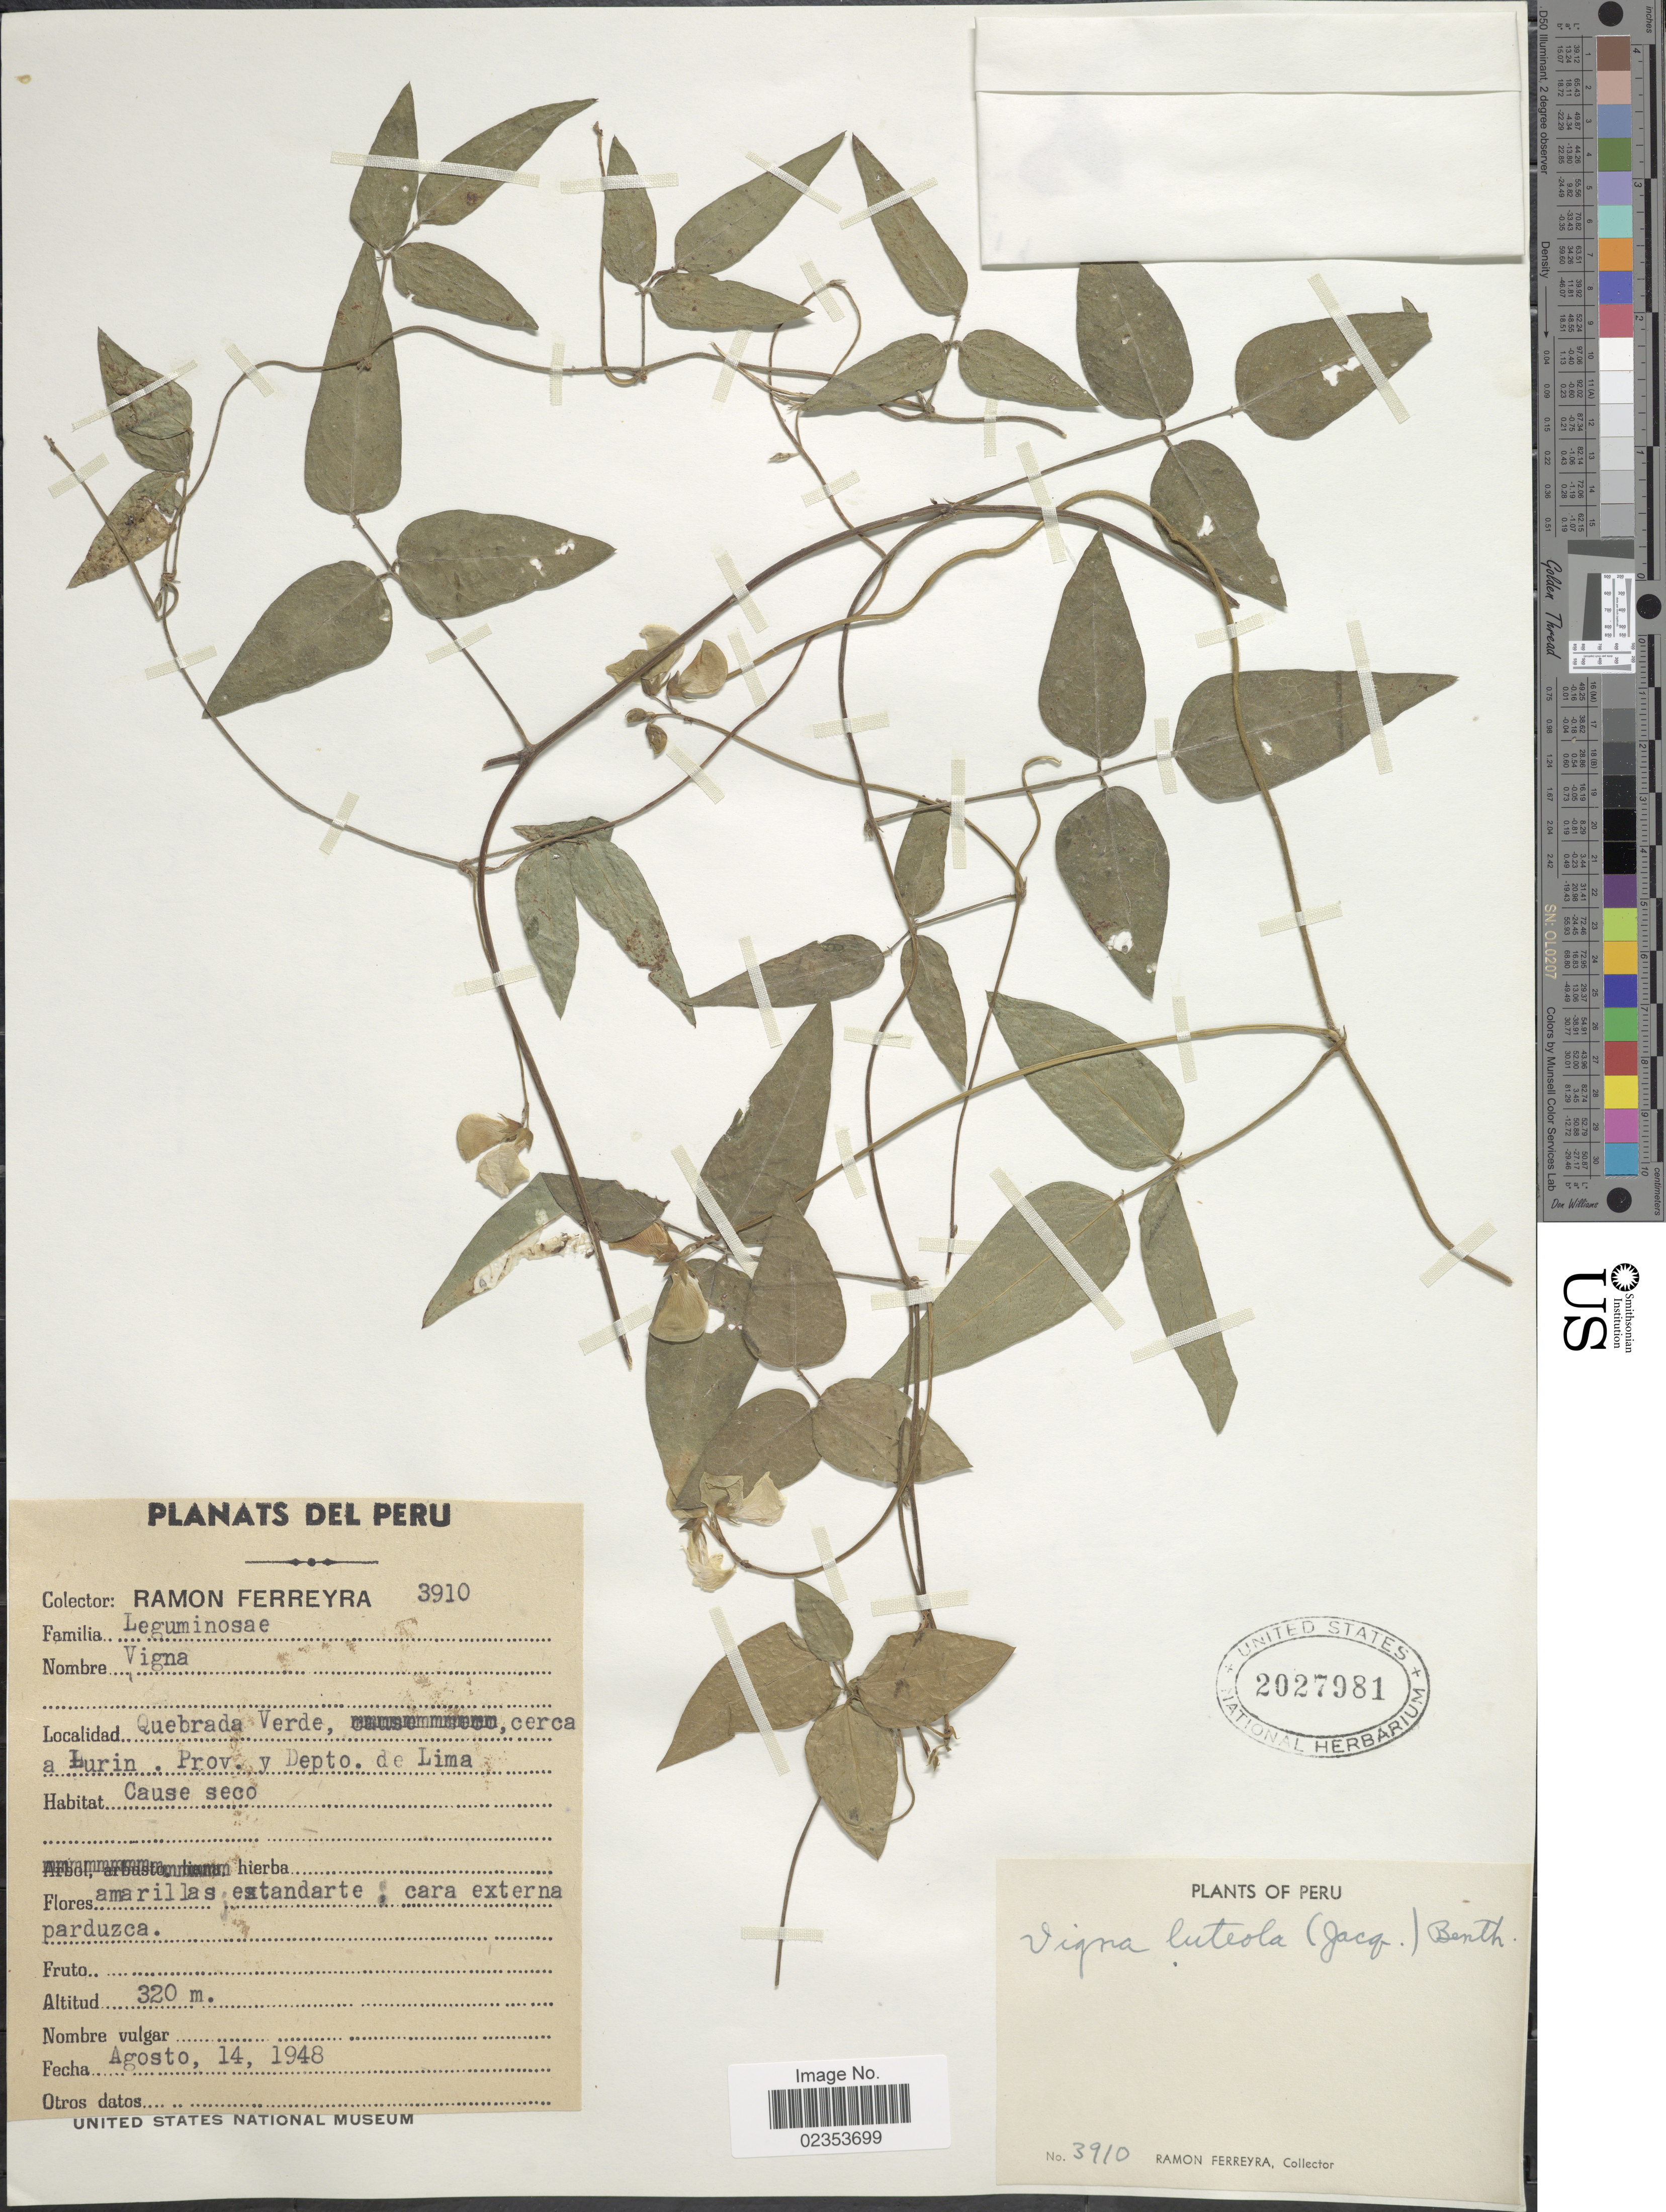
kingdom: Plantae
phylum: Tracheophyta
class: Magnoliopsida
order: Fabales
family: Fabaceae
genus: Vigna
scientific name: Vigna repens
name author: (L.) Kuntze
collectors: R. A. Ferreyra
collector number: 3910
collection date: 1948-08-14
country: Peru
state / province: Lima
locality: Quebrada Verde, cerca a Lurin, Prov. y Depto. de Lima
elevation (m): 320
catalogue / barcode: US 2027981